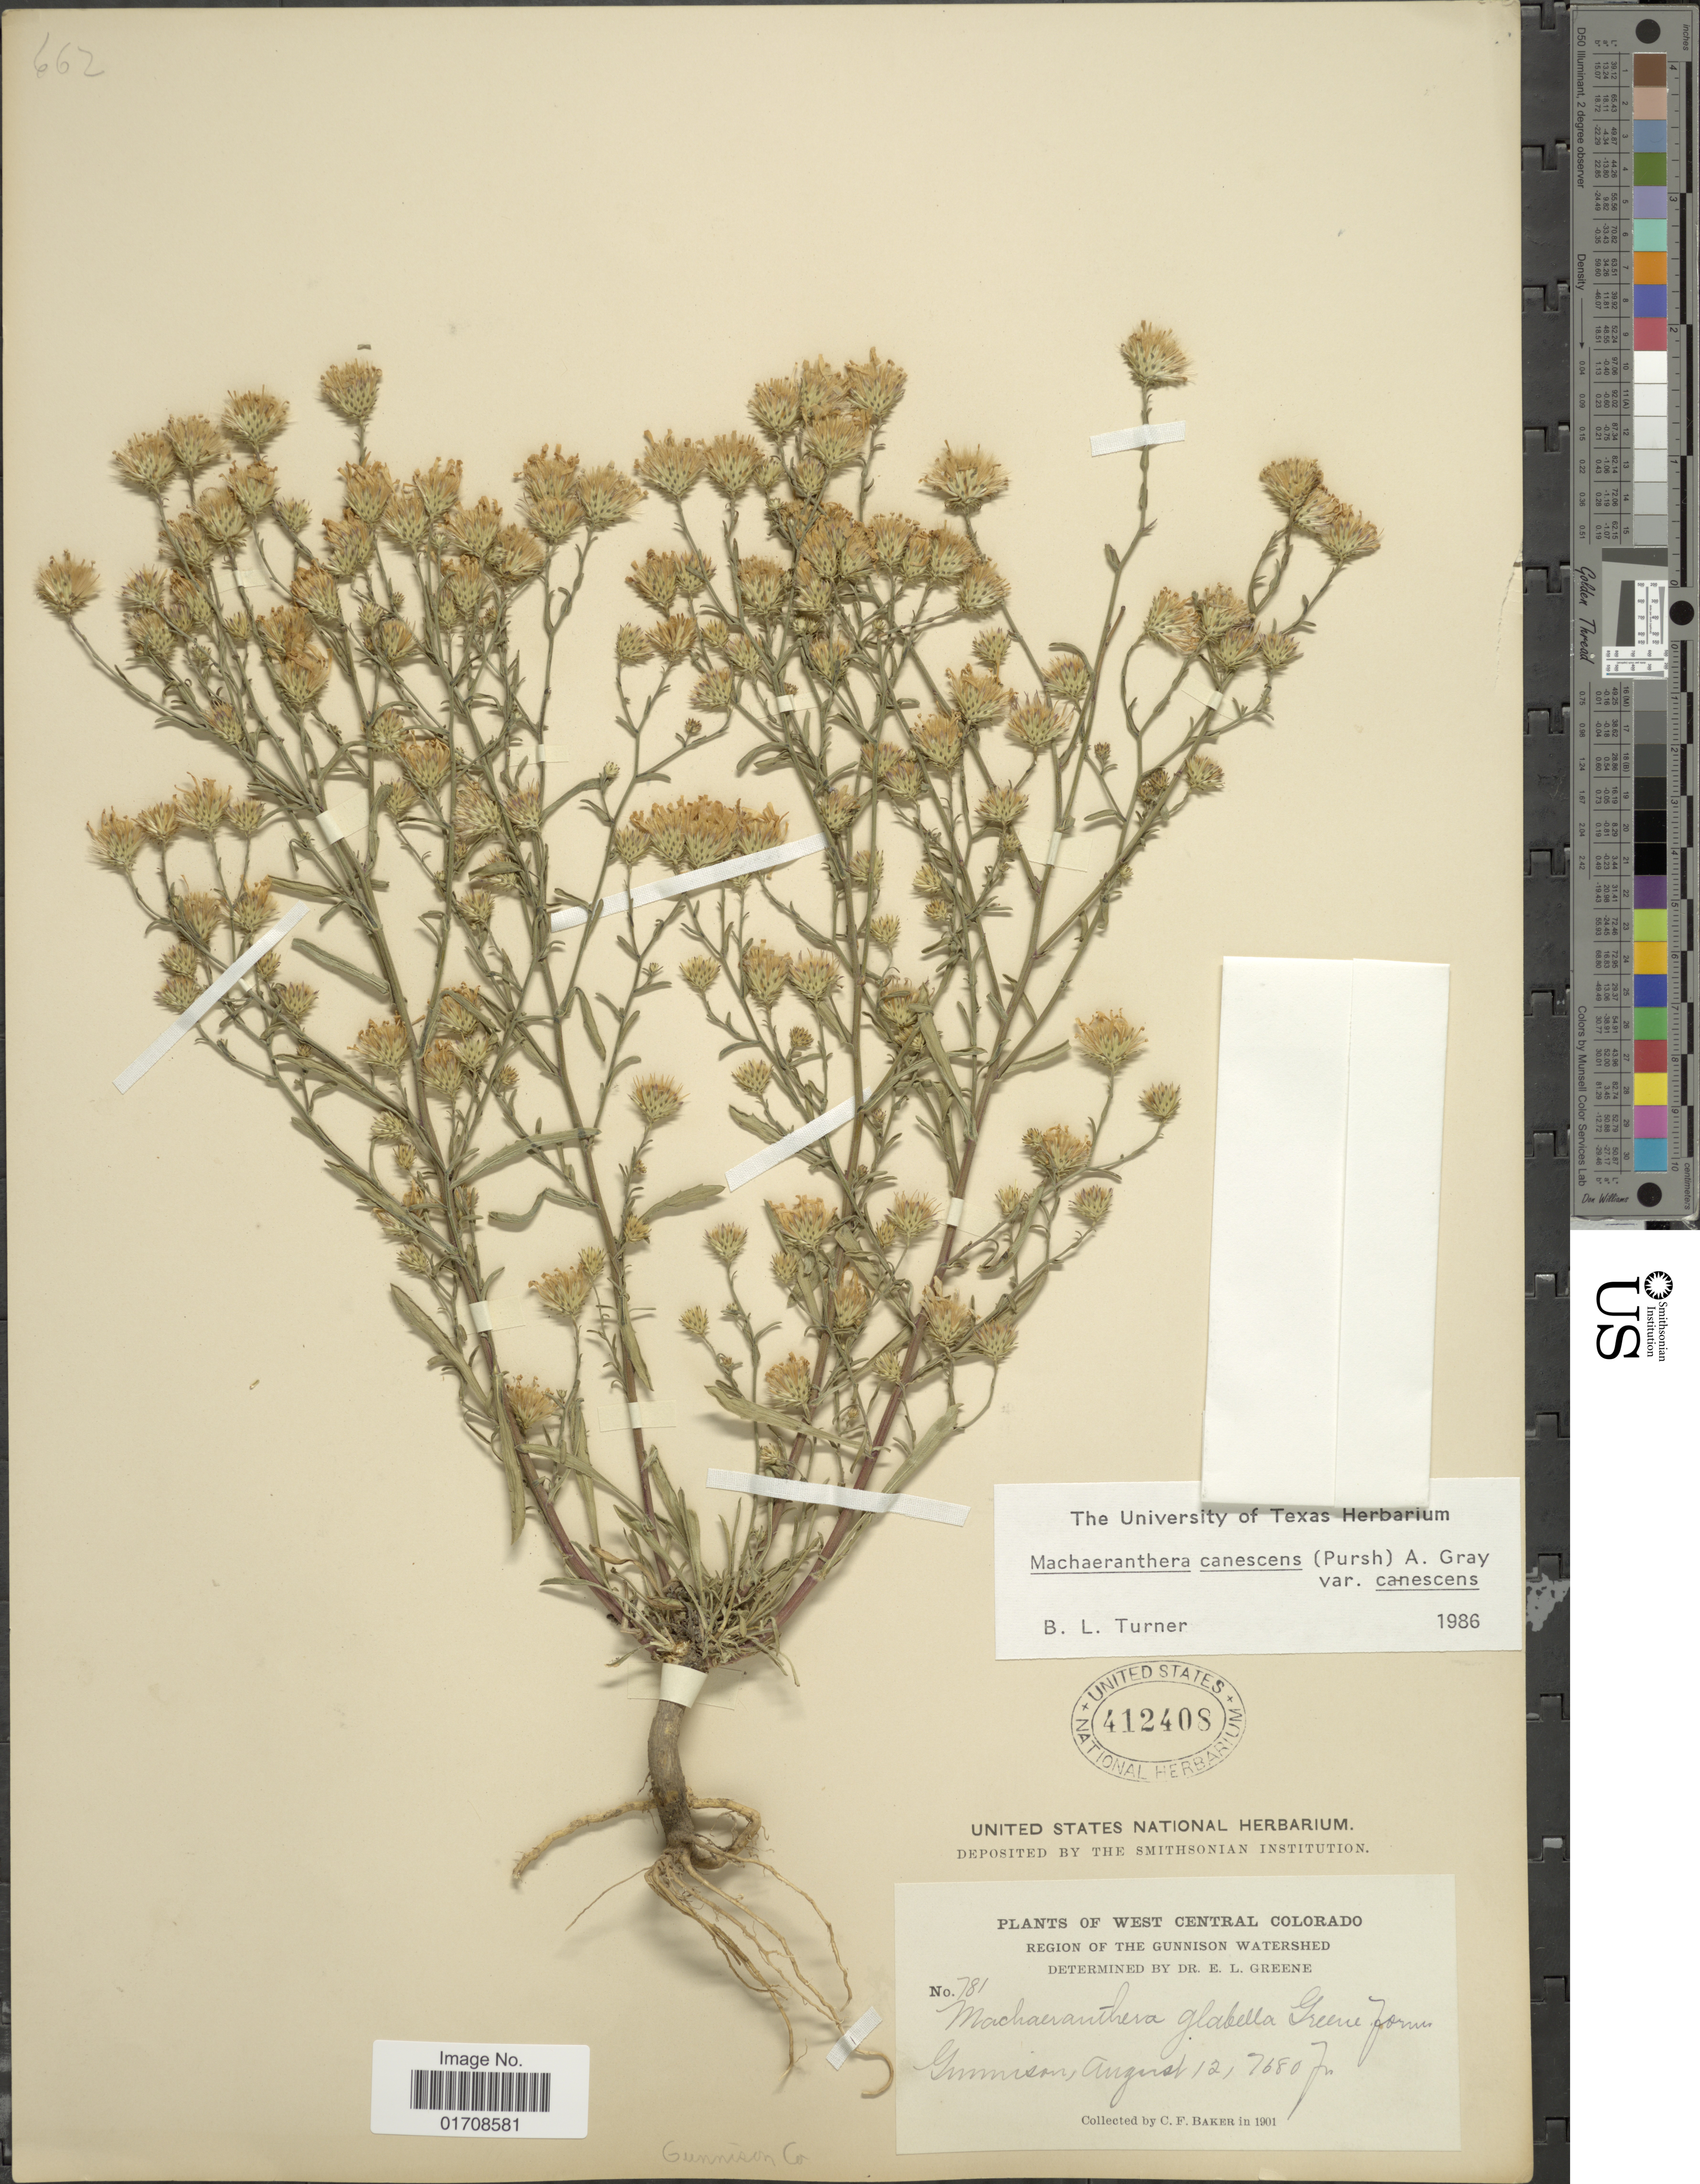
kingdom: Plantae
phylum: Tracheophyta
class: Magnoliopsida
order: Asterales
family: Asteraceae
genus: Machaeranthera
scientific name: Machaeranthera canescens var. canescens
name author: (Pursh) A. Gray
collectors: C. F. Baker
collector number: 781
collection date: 1901-08-12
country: United States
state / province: Colorado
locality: West Central Colorado, region of the Gunnison Watershed, Gunnison, Gunnison Co.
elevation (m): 2341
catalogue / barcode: US 412408